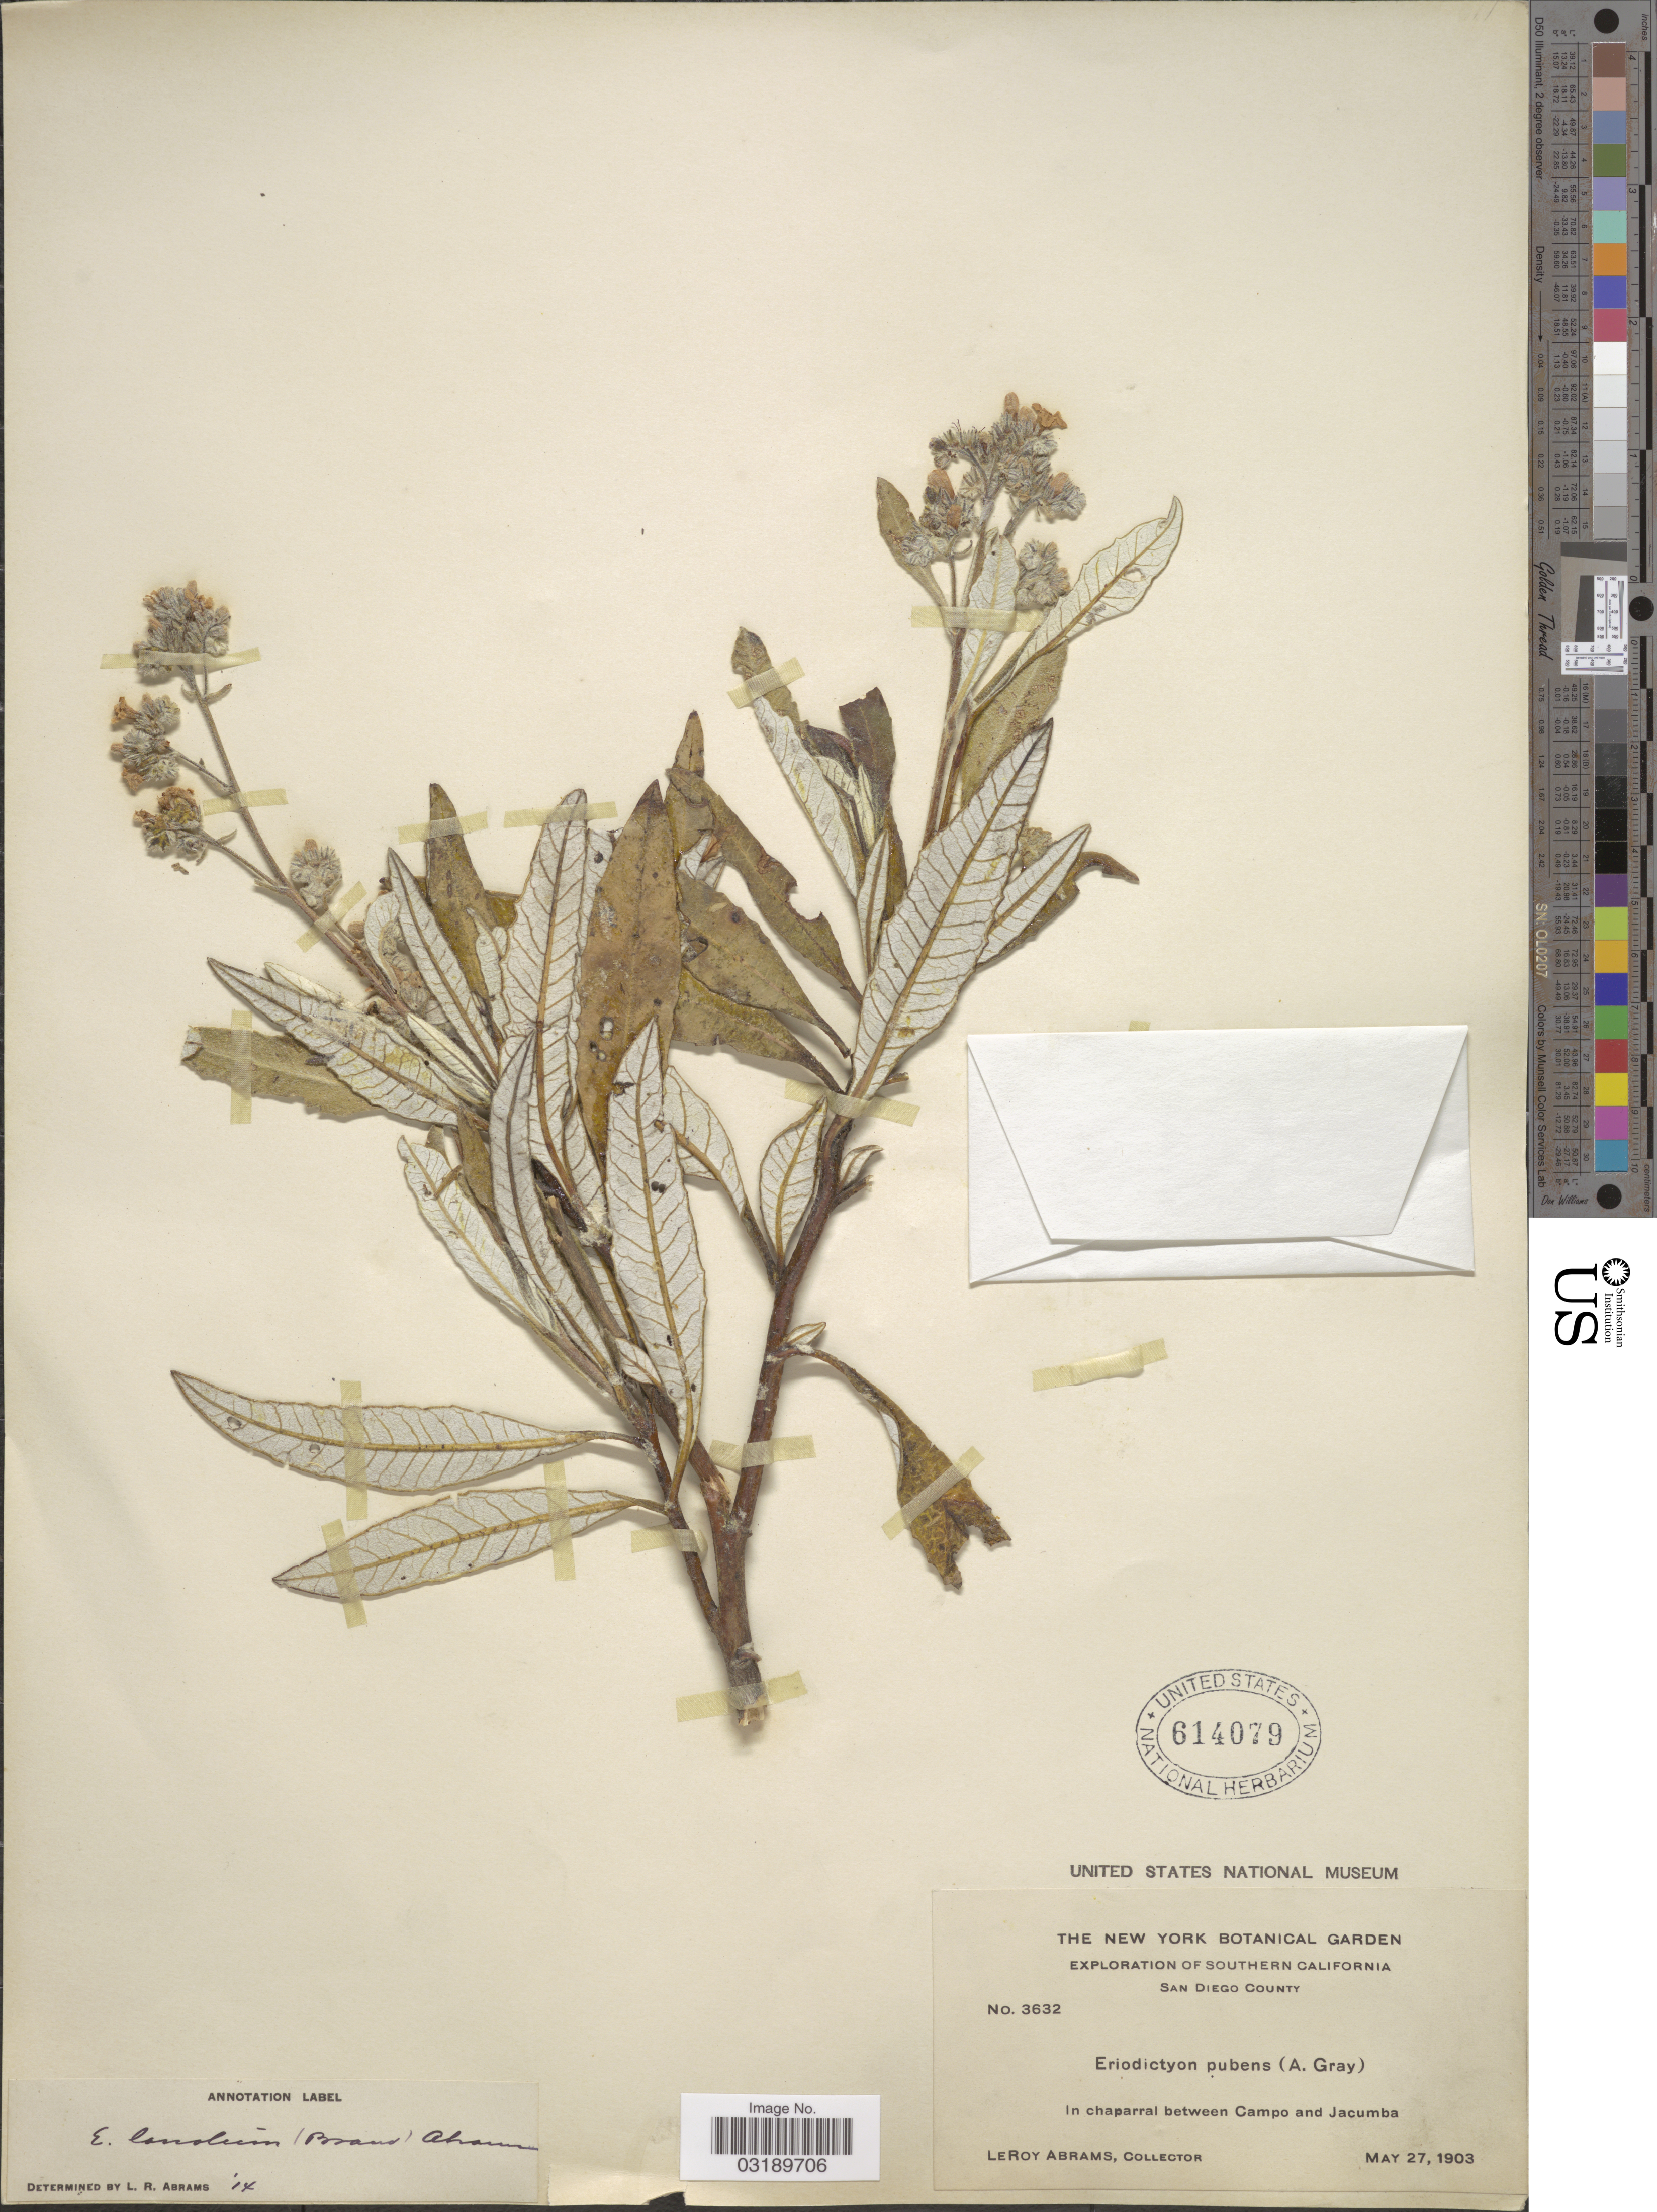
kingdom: Plantae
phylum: Tracheophyta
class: Magnoliopsida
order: Boraginales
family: Namaceae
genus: Eriodictyon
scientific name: Eriodictyon trichocalyx var. lanatum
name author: (Brand) Jeps.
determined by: Rogers, Z. S.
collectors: L. Abrams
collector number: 3632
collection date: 1903-05-27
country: United States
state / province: California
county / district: San Diego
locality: Southern California. San Diego County. In chaparral between Campo and Jacumba.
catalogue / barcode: US 614079